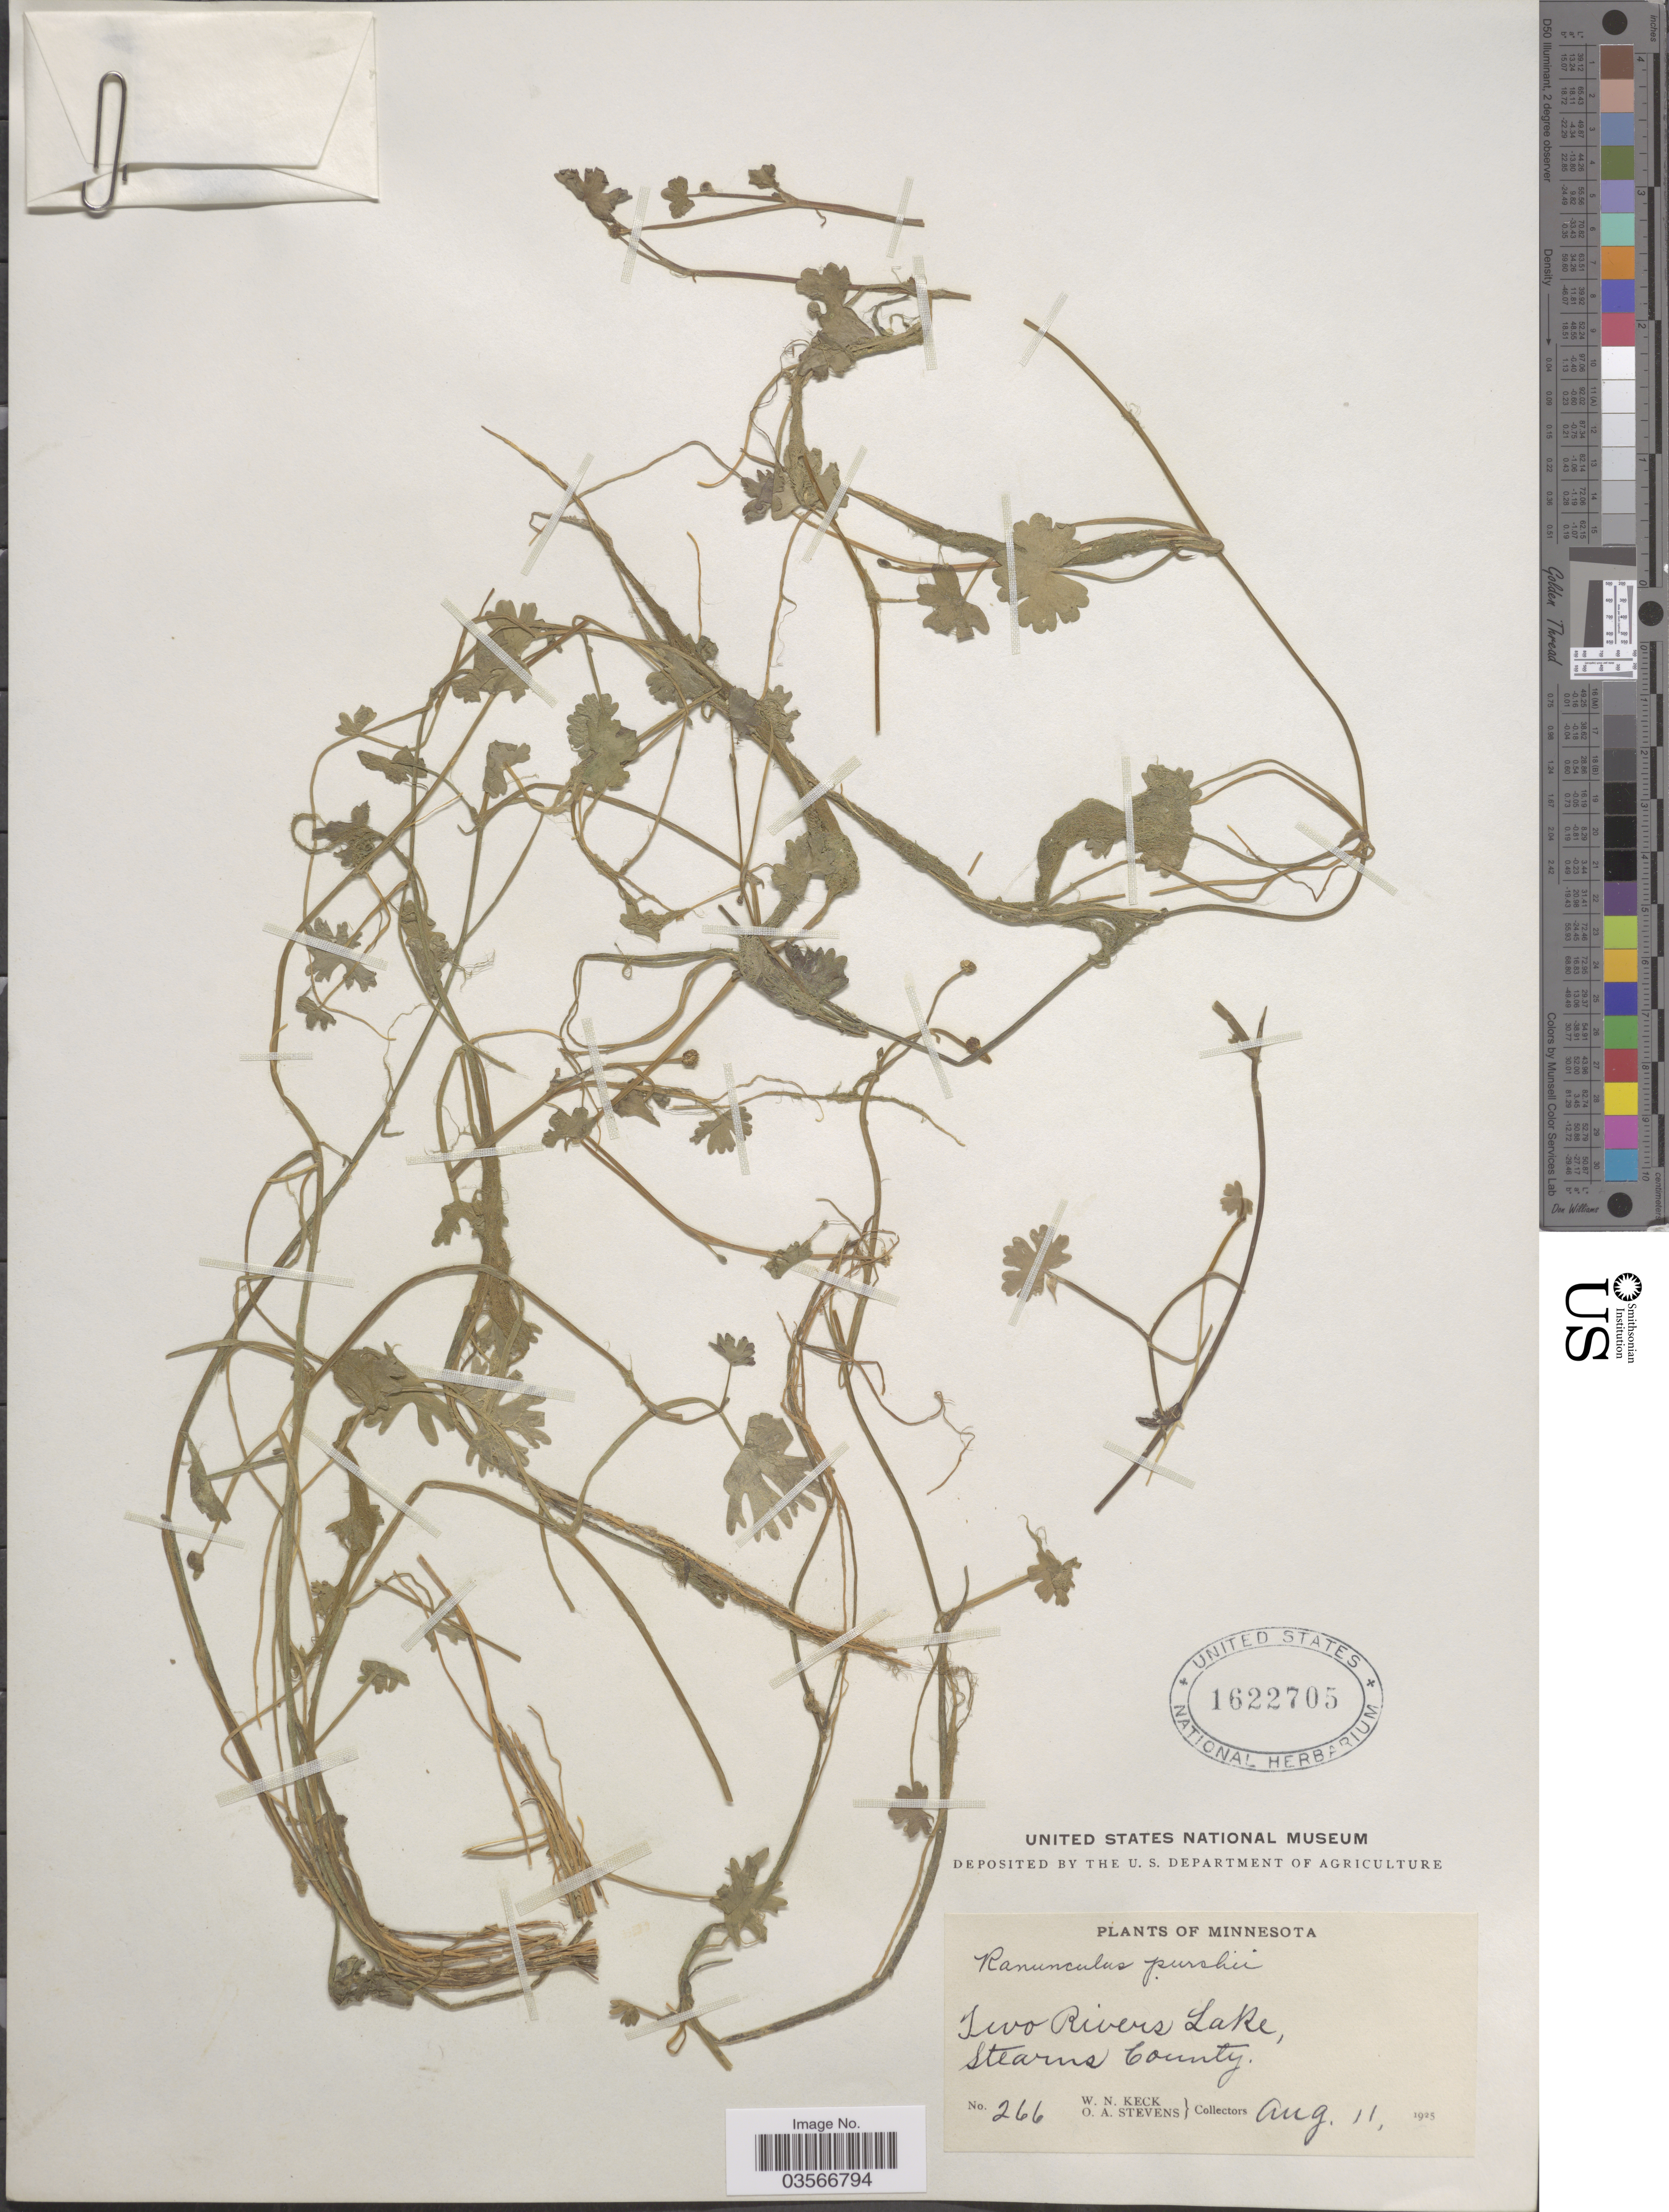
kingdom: Plantae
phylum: Tracheophyta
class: Magnoliopsida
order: Ranunculales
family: Ranunculaceae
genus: Ranunculus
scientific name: Ranunculus gmelinii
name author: DC.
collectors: W. Keck & O. A. Stevens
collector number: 266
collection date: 1925-08-11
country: United States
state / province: Minnesota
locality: Iwo Rivers Lake, Stearns County.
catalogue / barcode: US 1622705